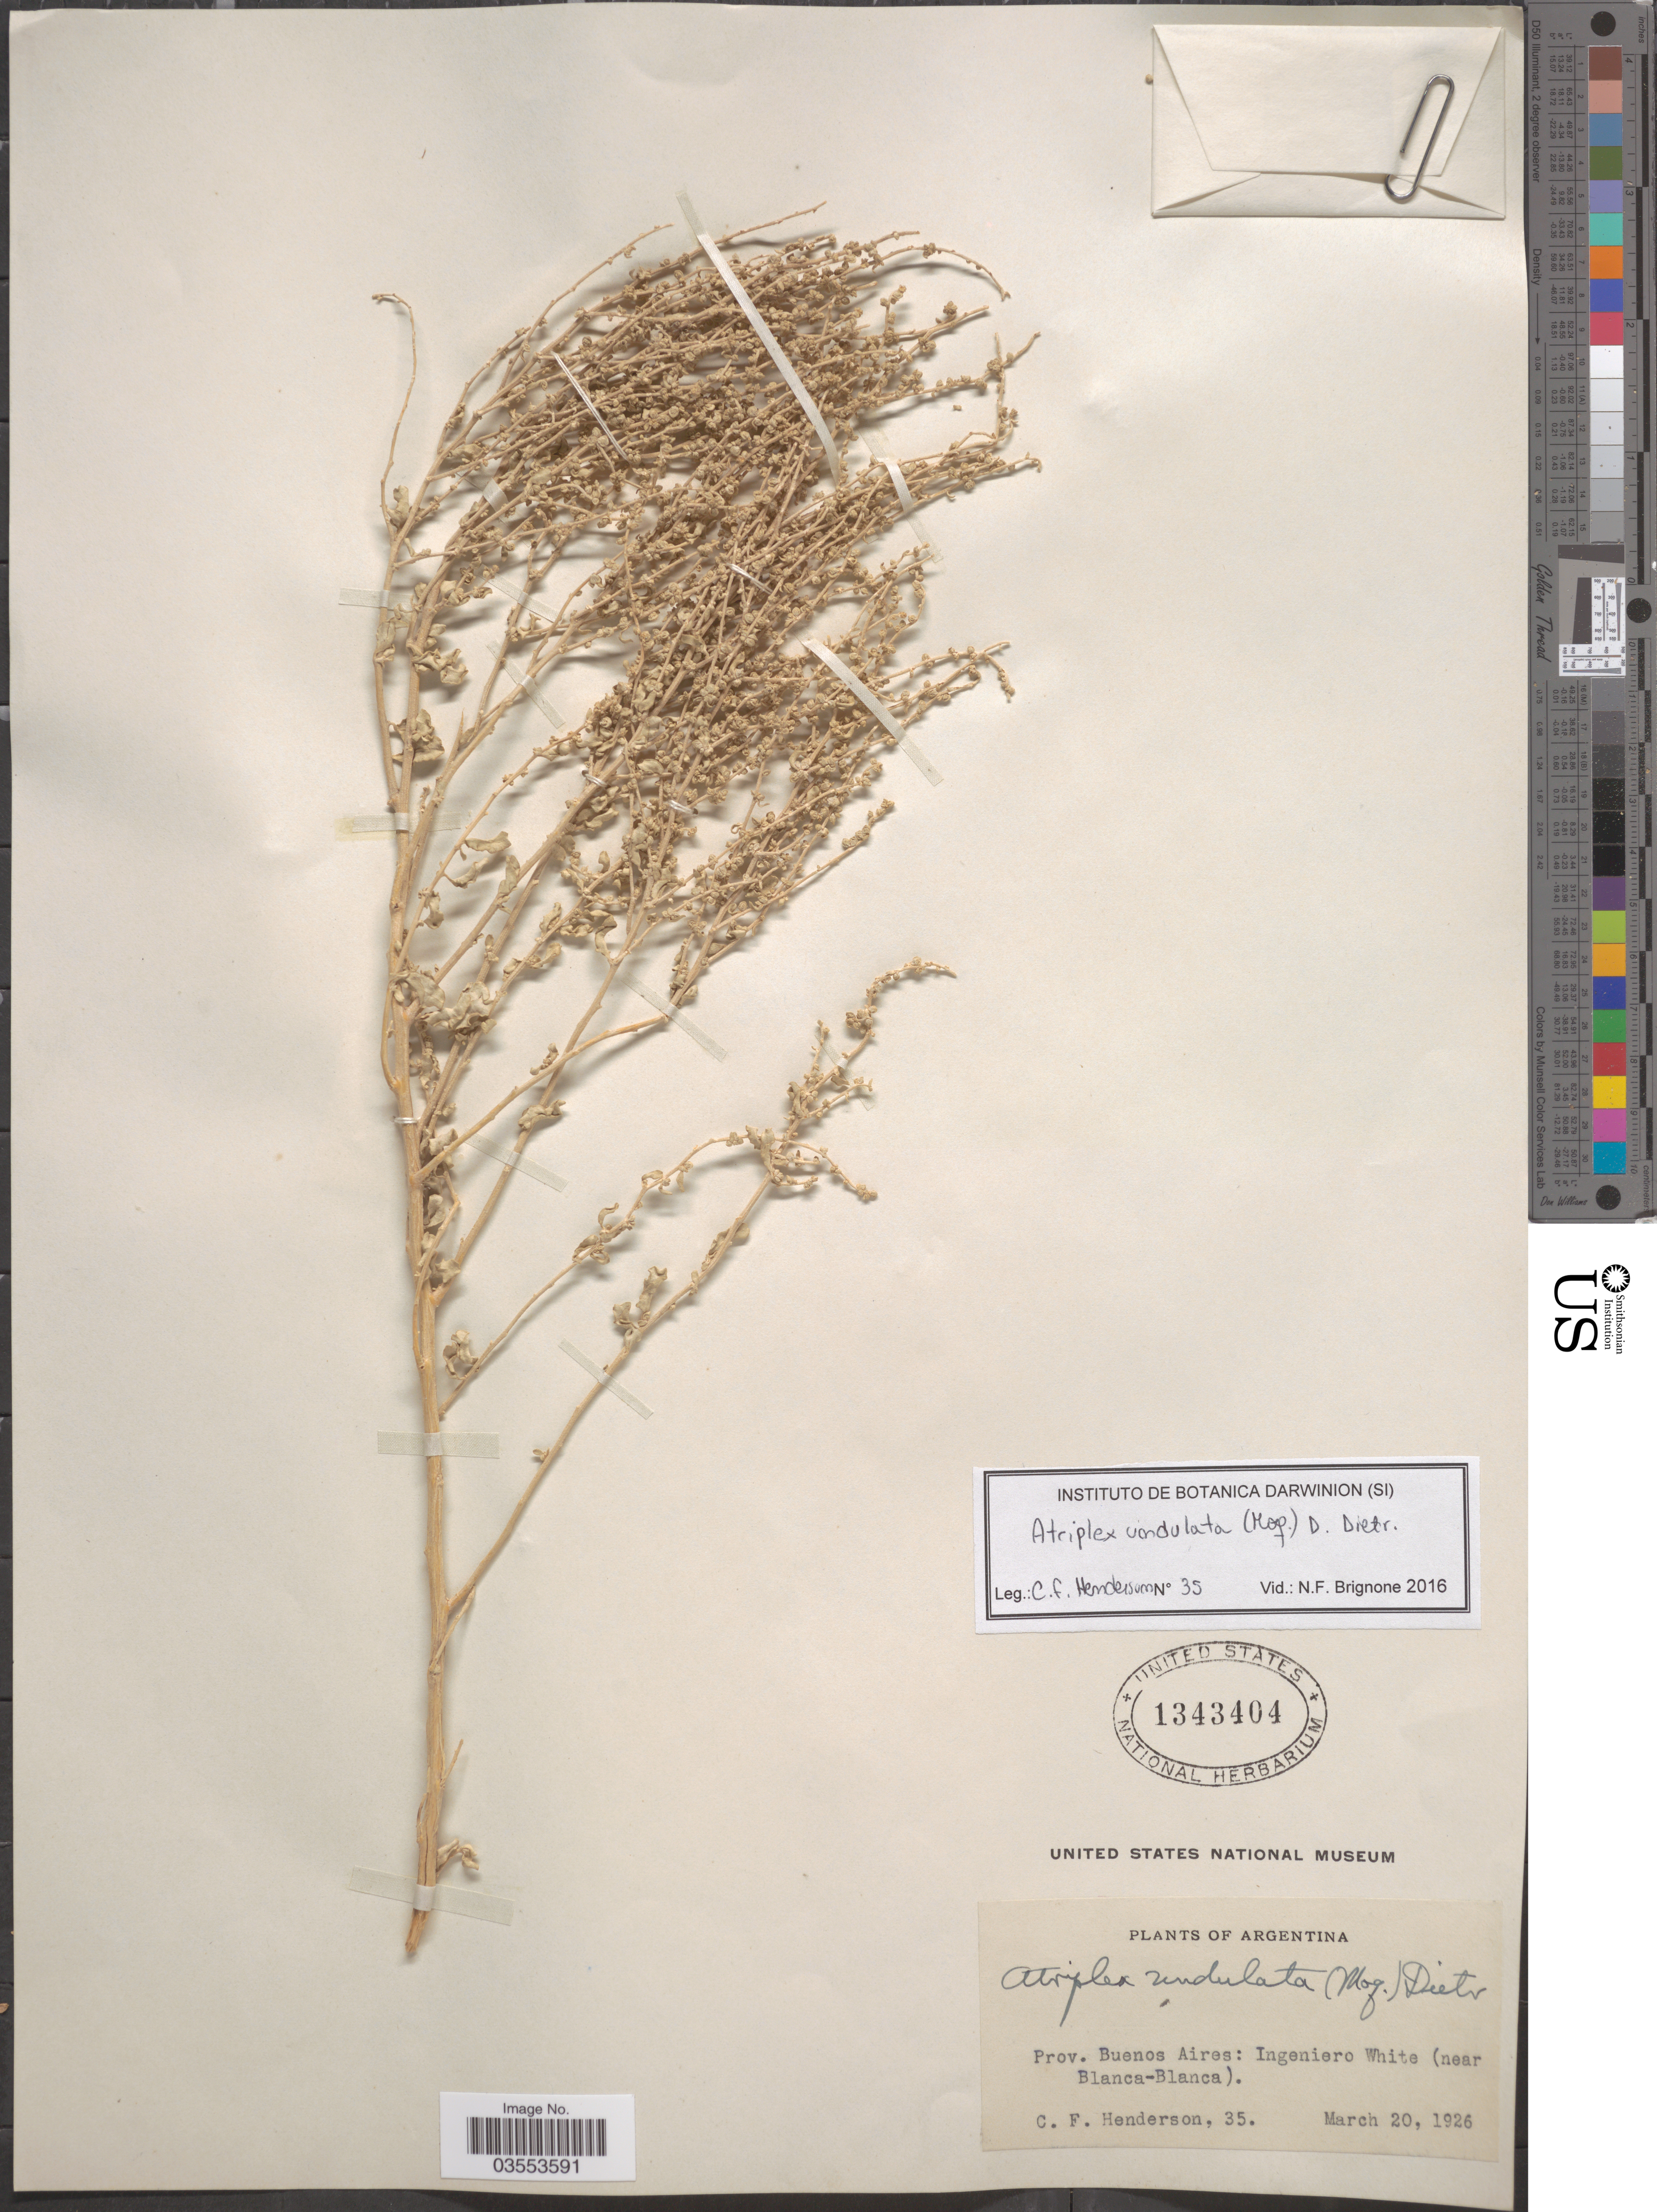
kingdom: Plantae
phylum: Tracheophyta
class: Magnoliopsida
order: Caryophyllales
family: Amaranthaceae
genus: Atriplex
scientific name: Atriplex undulata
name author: (Moq.) D. Dietr.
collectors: C. Henderson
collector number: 35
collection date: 1926-03-20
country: Argentina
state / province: Buenos Aires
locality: Ingeniero White (near Blanca-Blanca).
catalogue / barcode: US 1343404